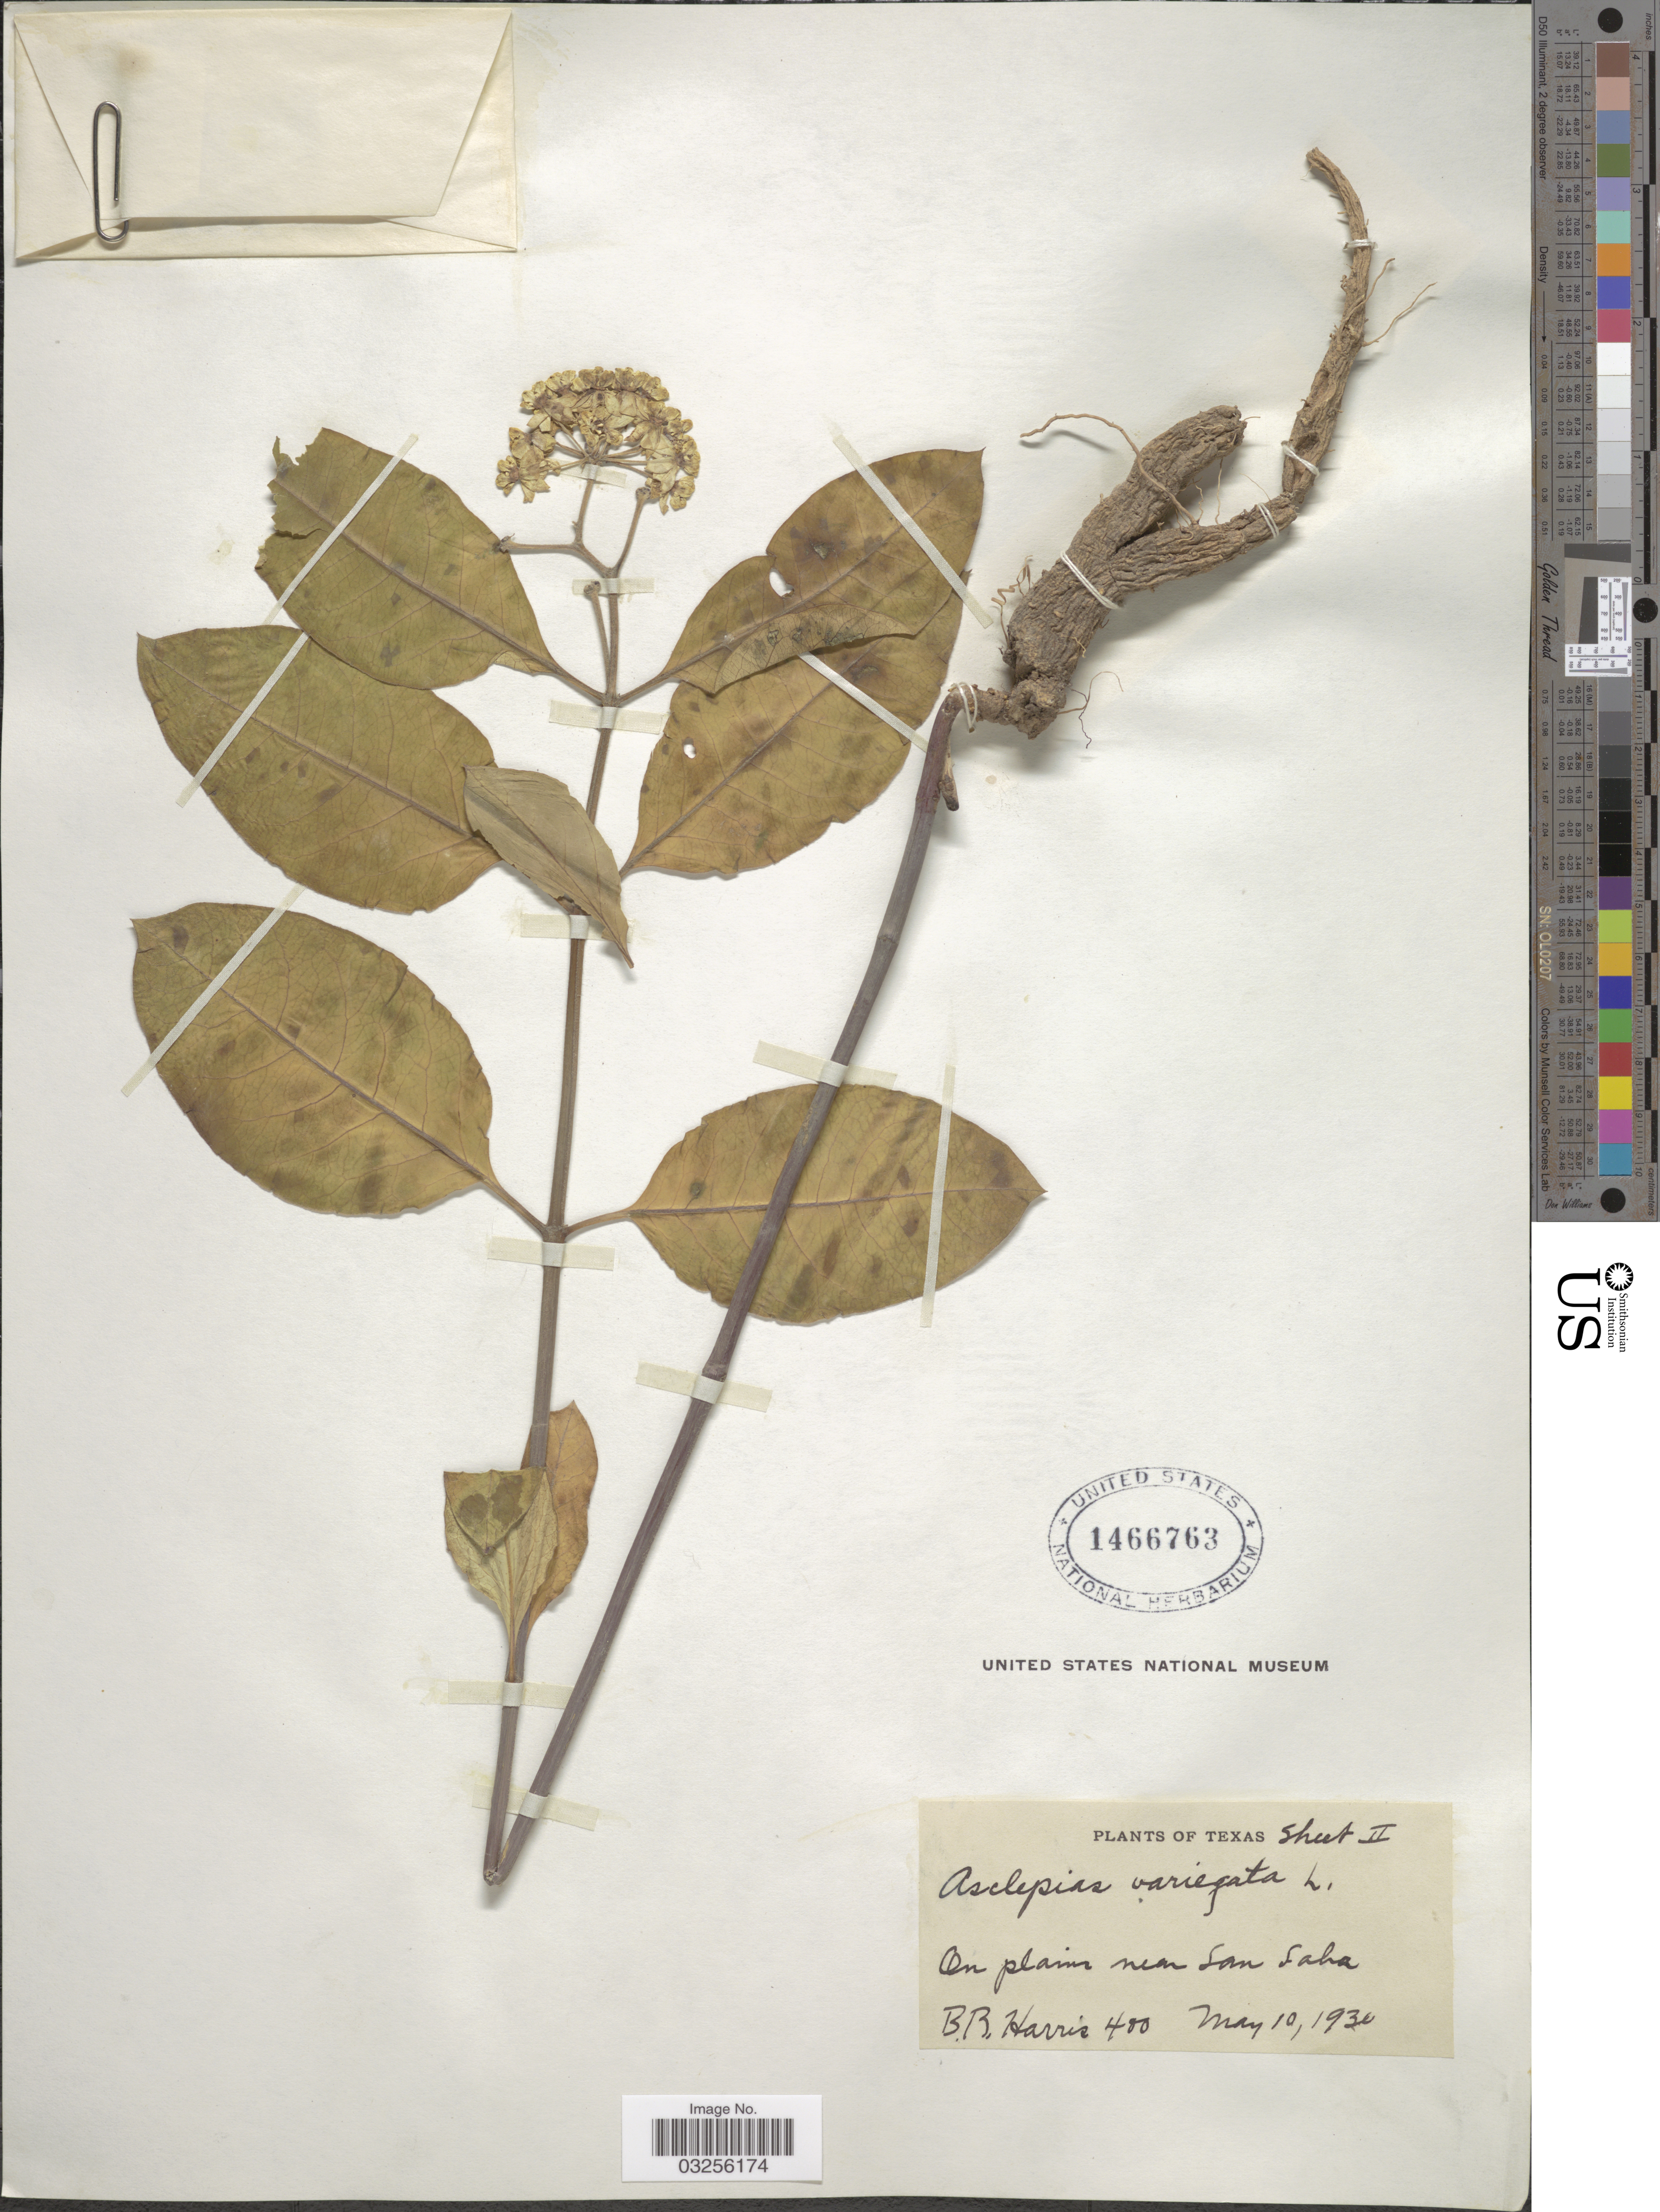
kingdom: Plantae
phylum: Tracheophyta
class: Magnoliopsida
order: Gentianales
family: Apocynaceae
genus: Asclepias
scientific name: Asclepias variegata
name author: L.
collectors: B. B. Harris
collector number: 400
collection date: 1930-05-10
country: United States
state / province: Texas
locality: Near San Saba.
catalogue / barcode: US 1466763